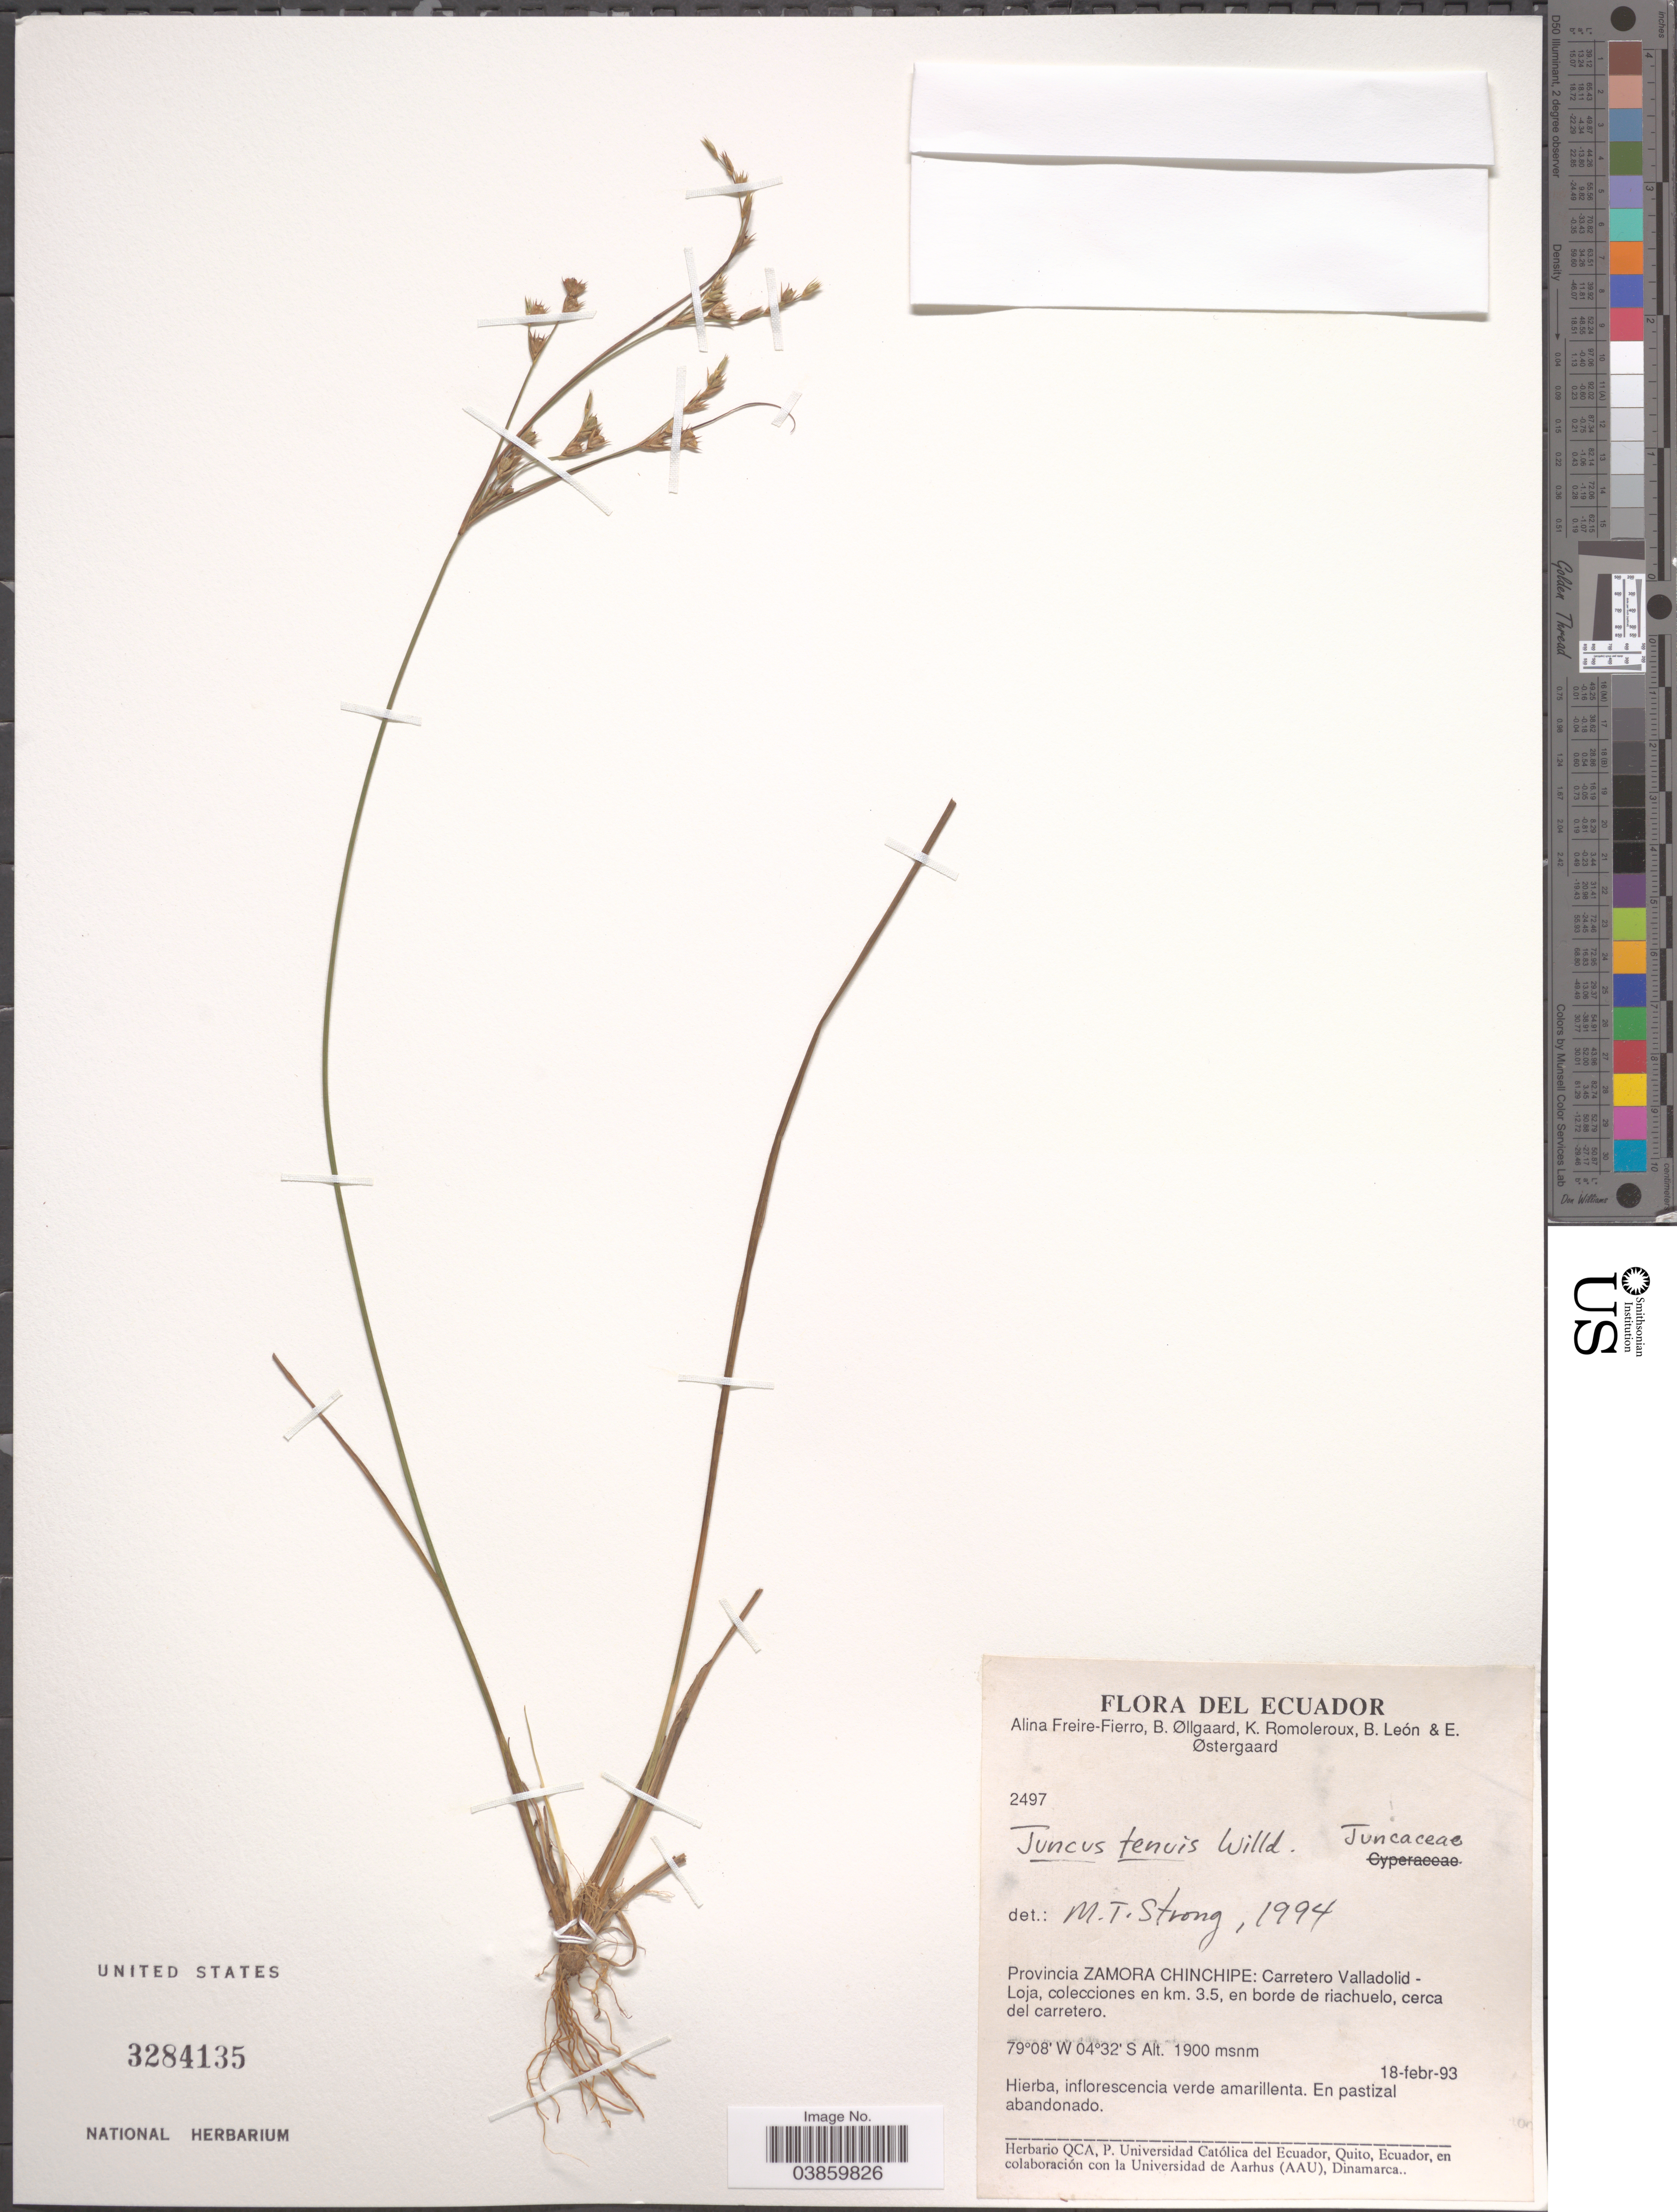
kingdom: Plantae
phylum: Tracheophyta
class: Liliopsida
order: Poales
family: Juncaceae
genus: Juncus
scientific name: Juncus tenuis var. tenuis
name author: Willd.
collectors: A. Freire-Fierro, B. Øllgaard, K. Romoleroux, B. León & E. Østergaard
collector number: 2497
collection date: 1993-02-18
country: Ecuador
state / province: Zamora-Chinchipe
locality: Carretero Valladolid-Loja, en km. 3.5, en borde de riachuelo, cerca del carretero.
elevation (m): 1900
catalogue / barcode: US 3284135